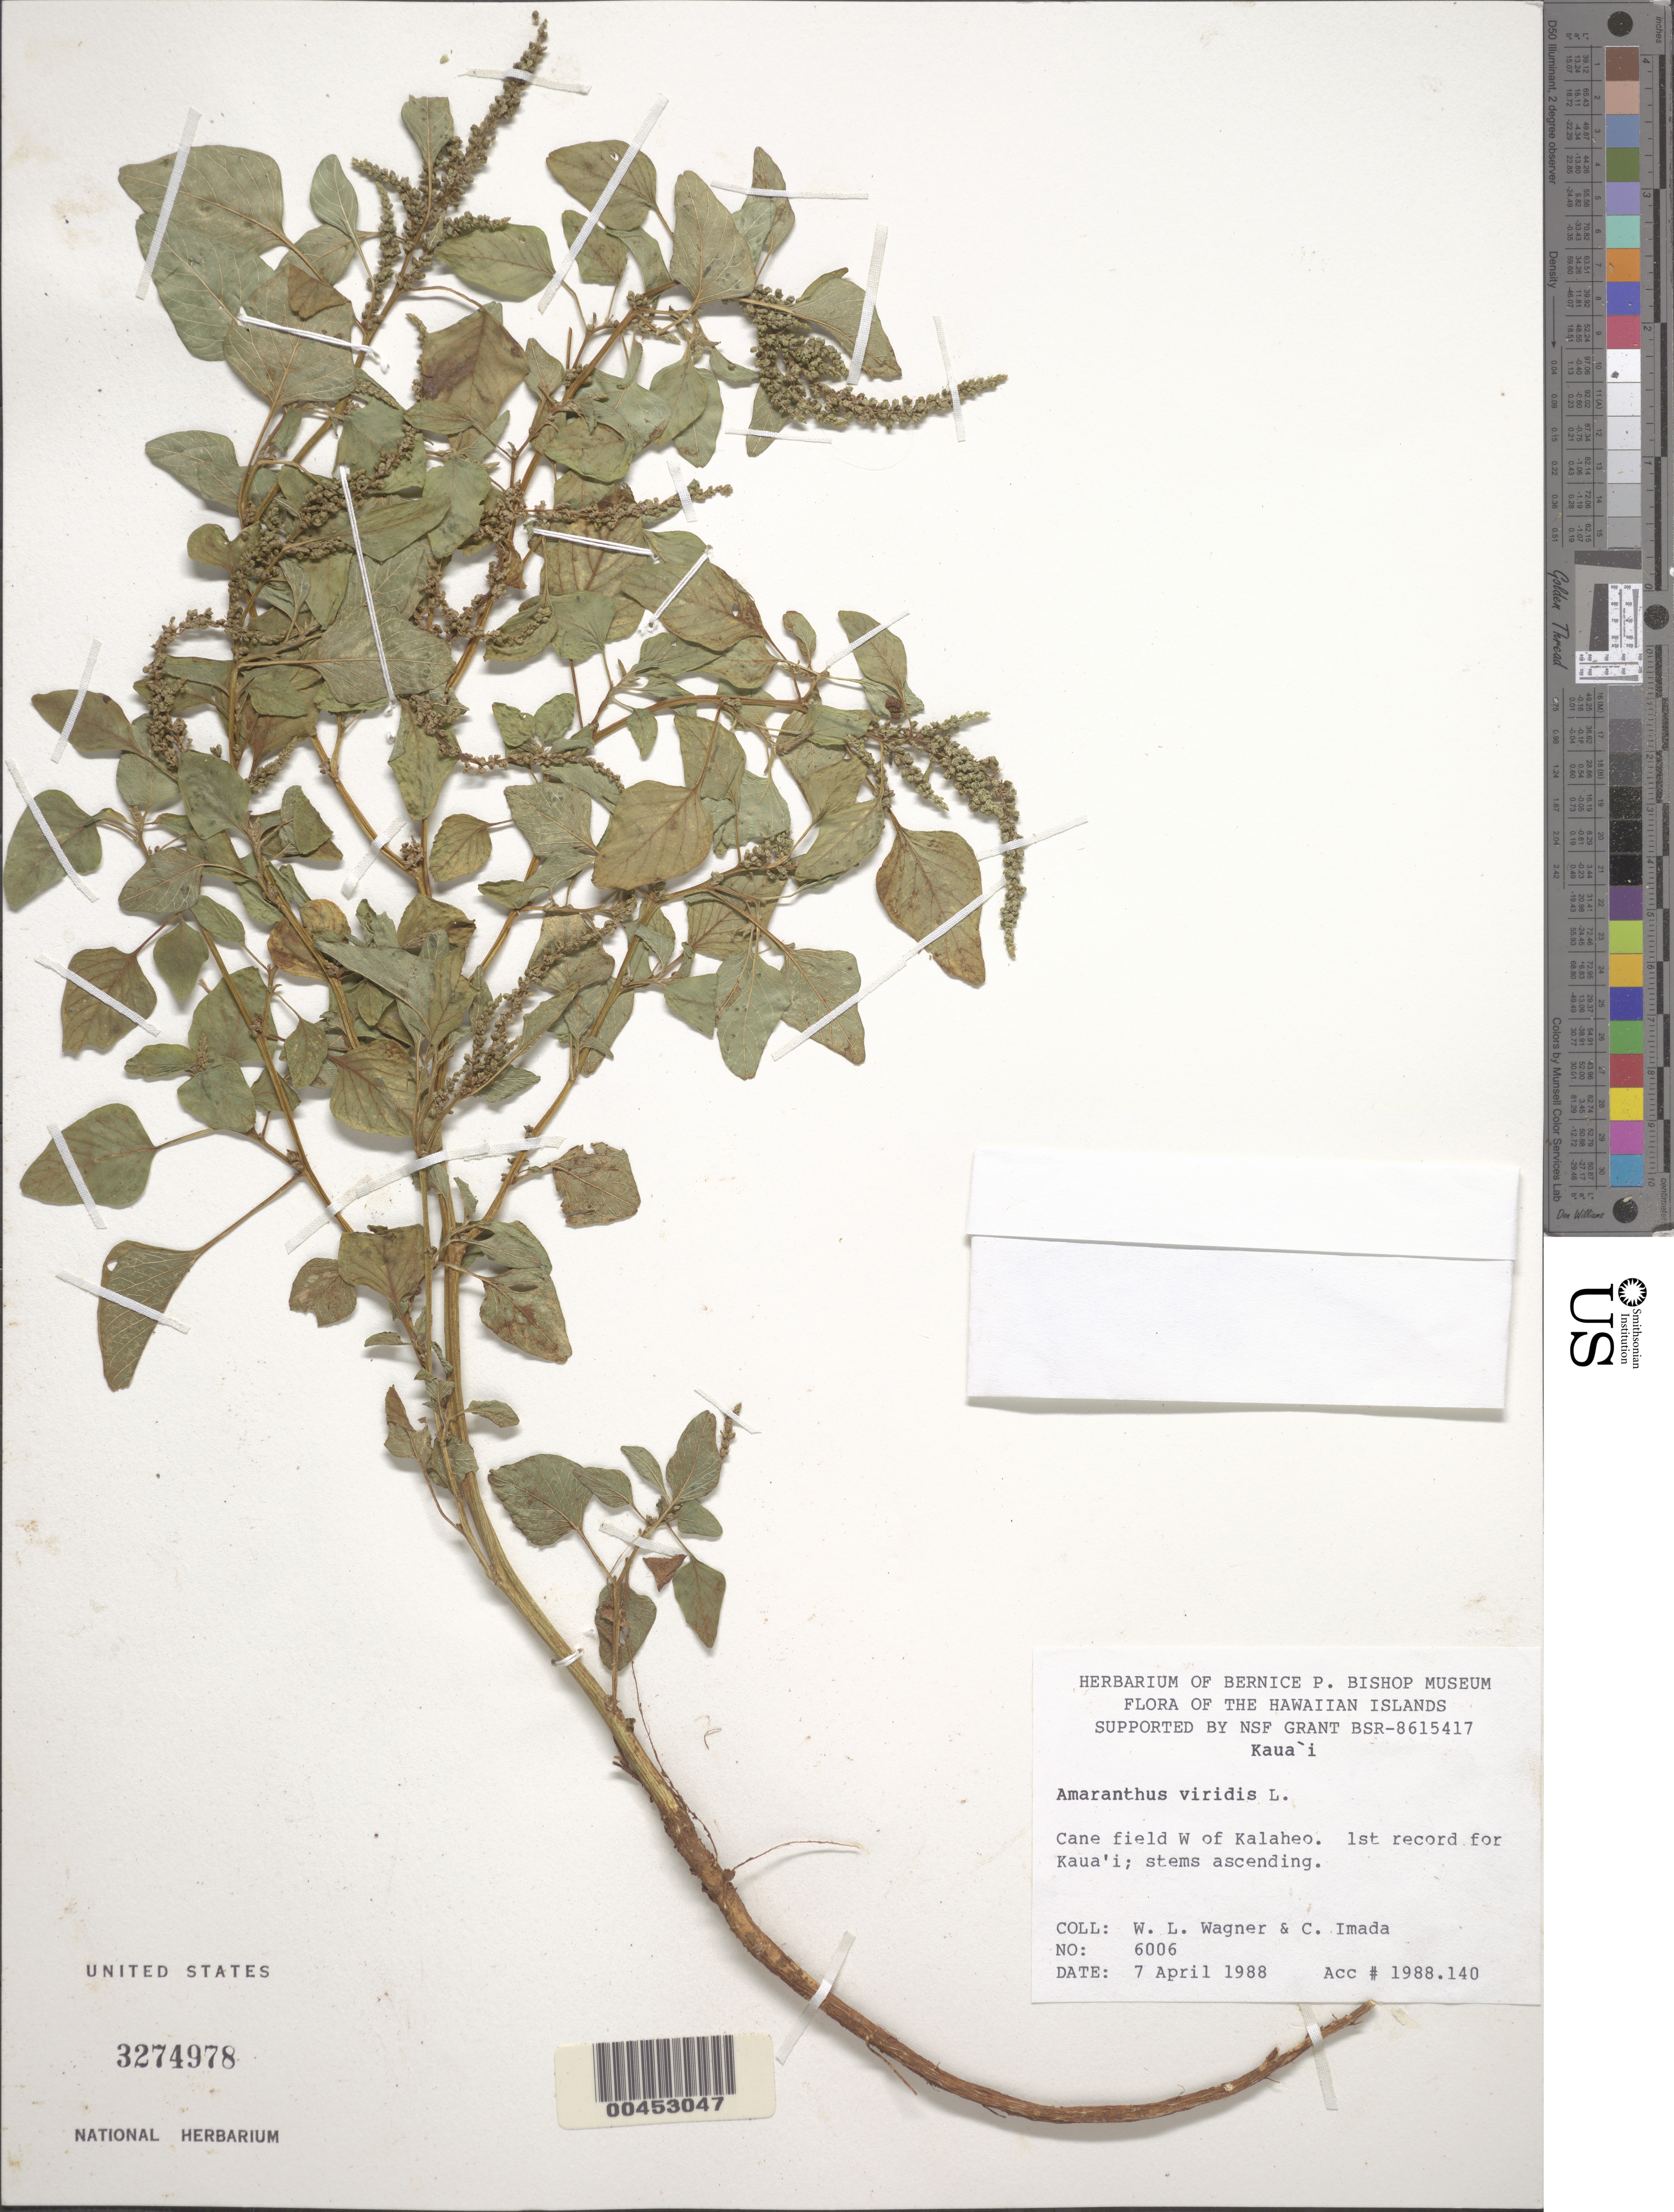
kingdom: Plantae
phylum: Tracheophyta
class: Magnoliopsida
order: Caryophyllales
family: Amaranthaceae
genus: Amaranthus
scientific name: Amaranthus viridis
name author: L.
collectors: W. L. Wagner & C. Imada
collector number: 6006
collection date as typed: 7 Apr 1988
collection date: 1988-04-07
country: United States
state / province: Hawaii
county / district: Kauai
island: Kaua'i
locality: W of Kalaheo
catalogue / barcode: US 3274978